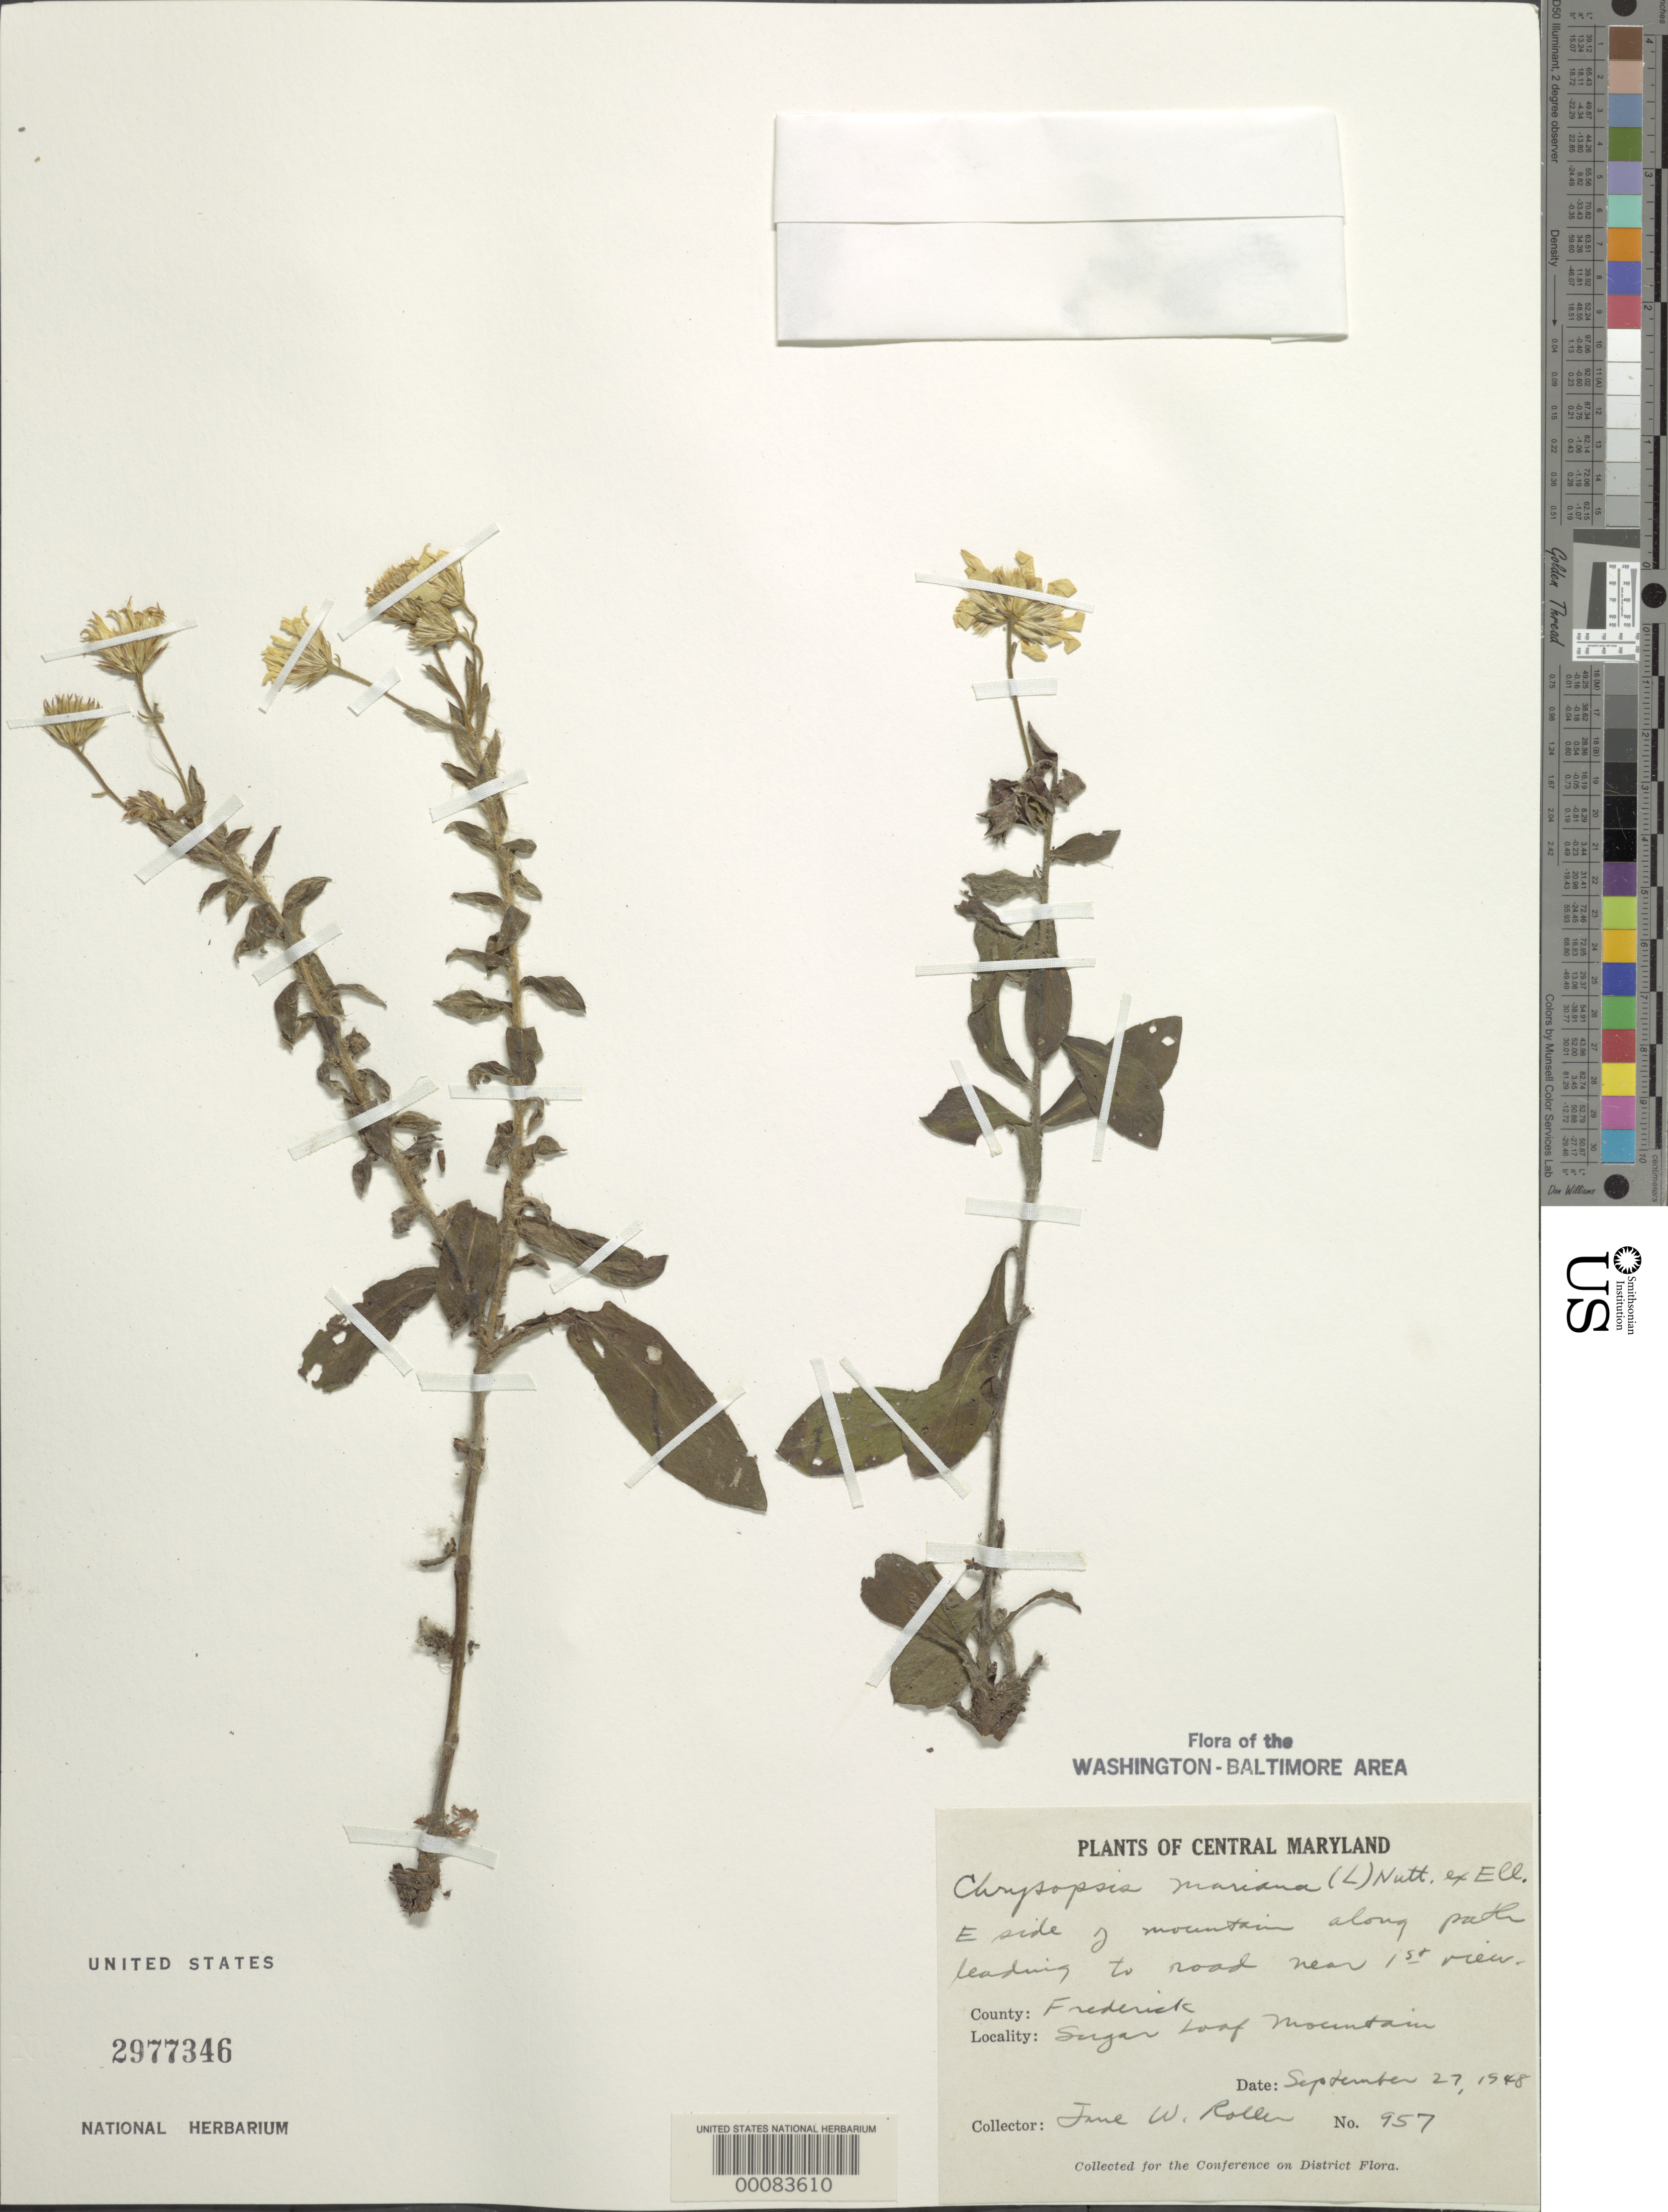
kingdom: Plantae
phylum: Tracheophyta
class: Magnoliopsida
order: Asterales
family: Asteraceae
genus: Chrysopsis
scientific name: Chrysopsis mariana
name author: (L.) Elliott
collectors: J. W. Roller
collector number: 957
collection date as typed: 27 Sep 1948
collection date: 1948-09-27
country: United States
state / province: Maryland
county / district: Frederick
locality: East side of Sugar Loaf Mountain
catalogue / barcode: US 2977346